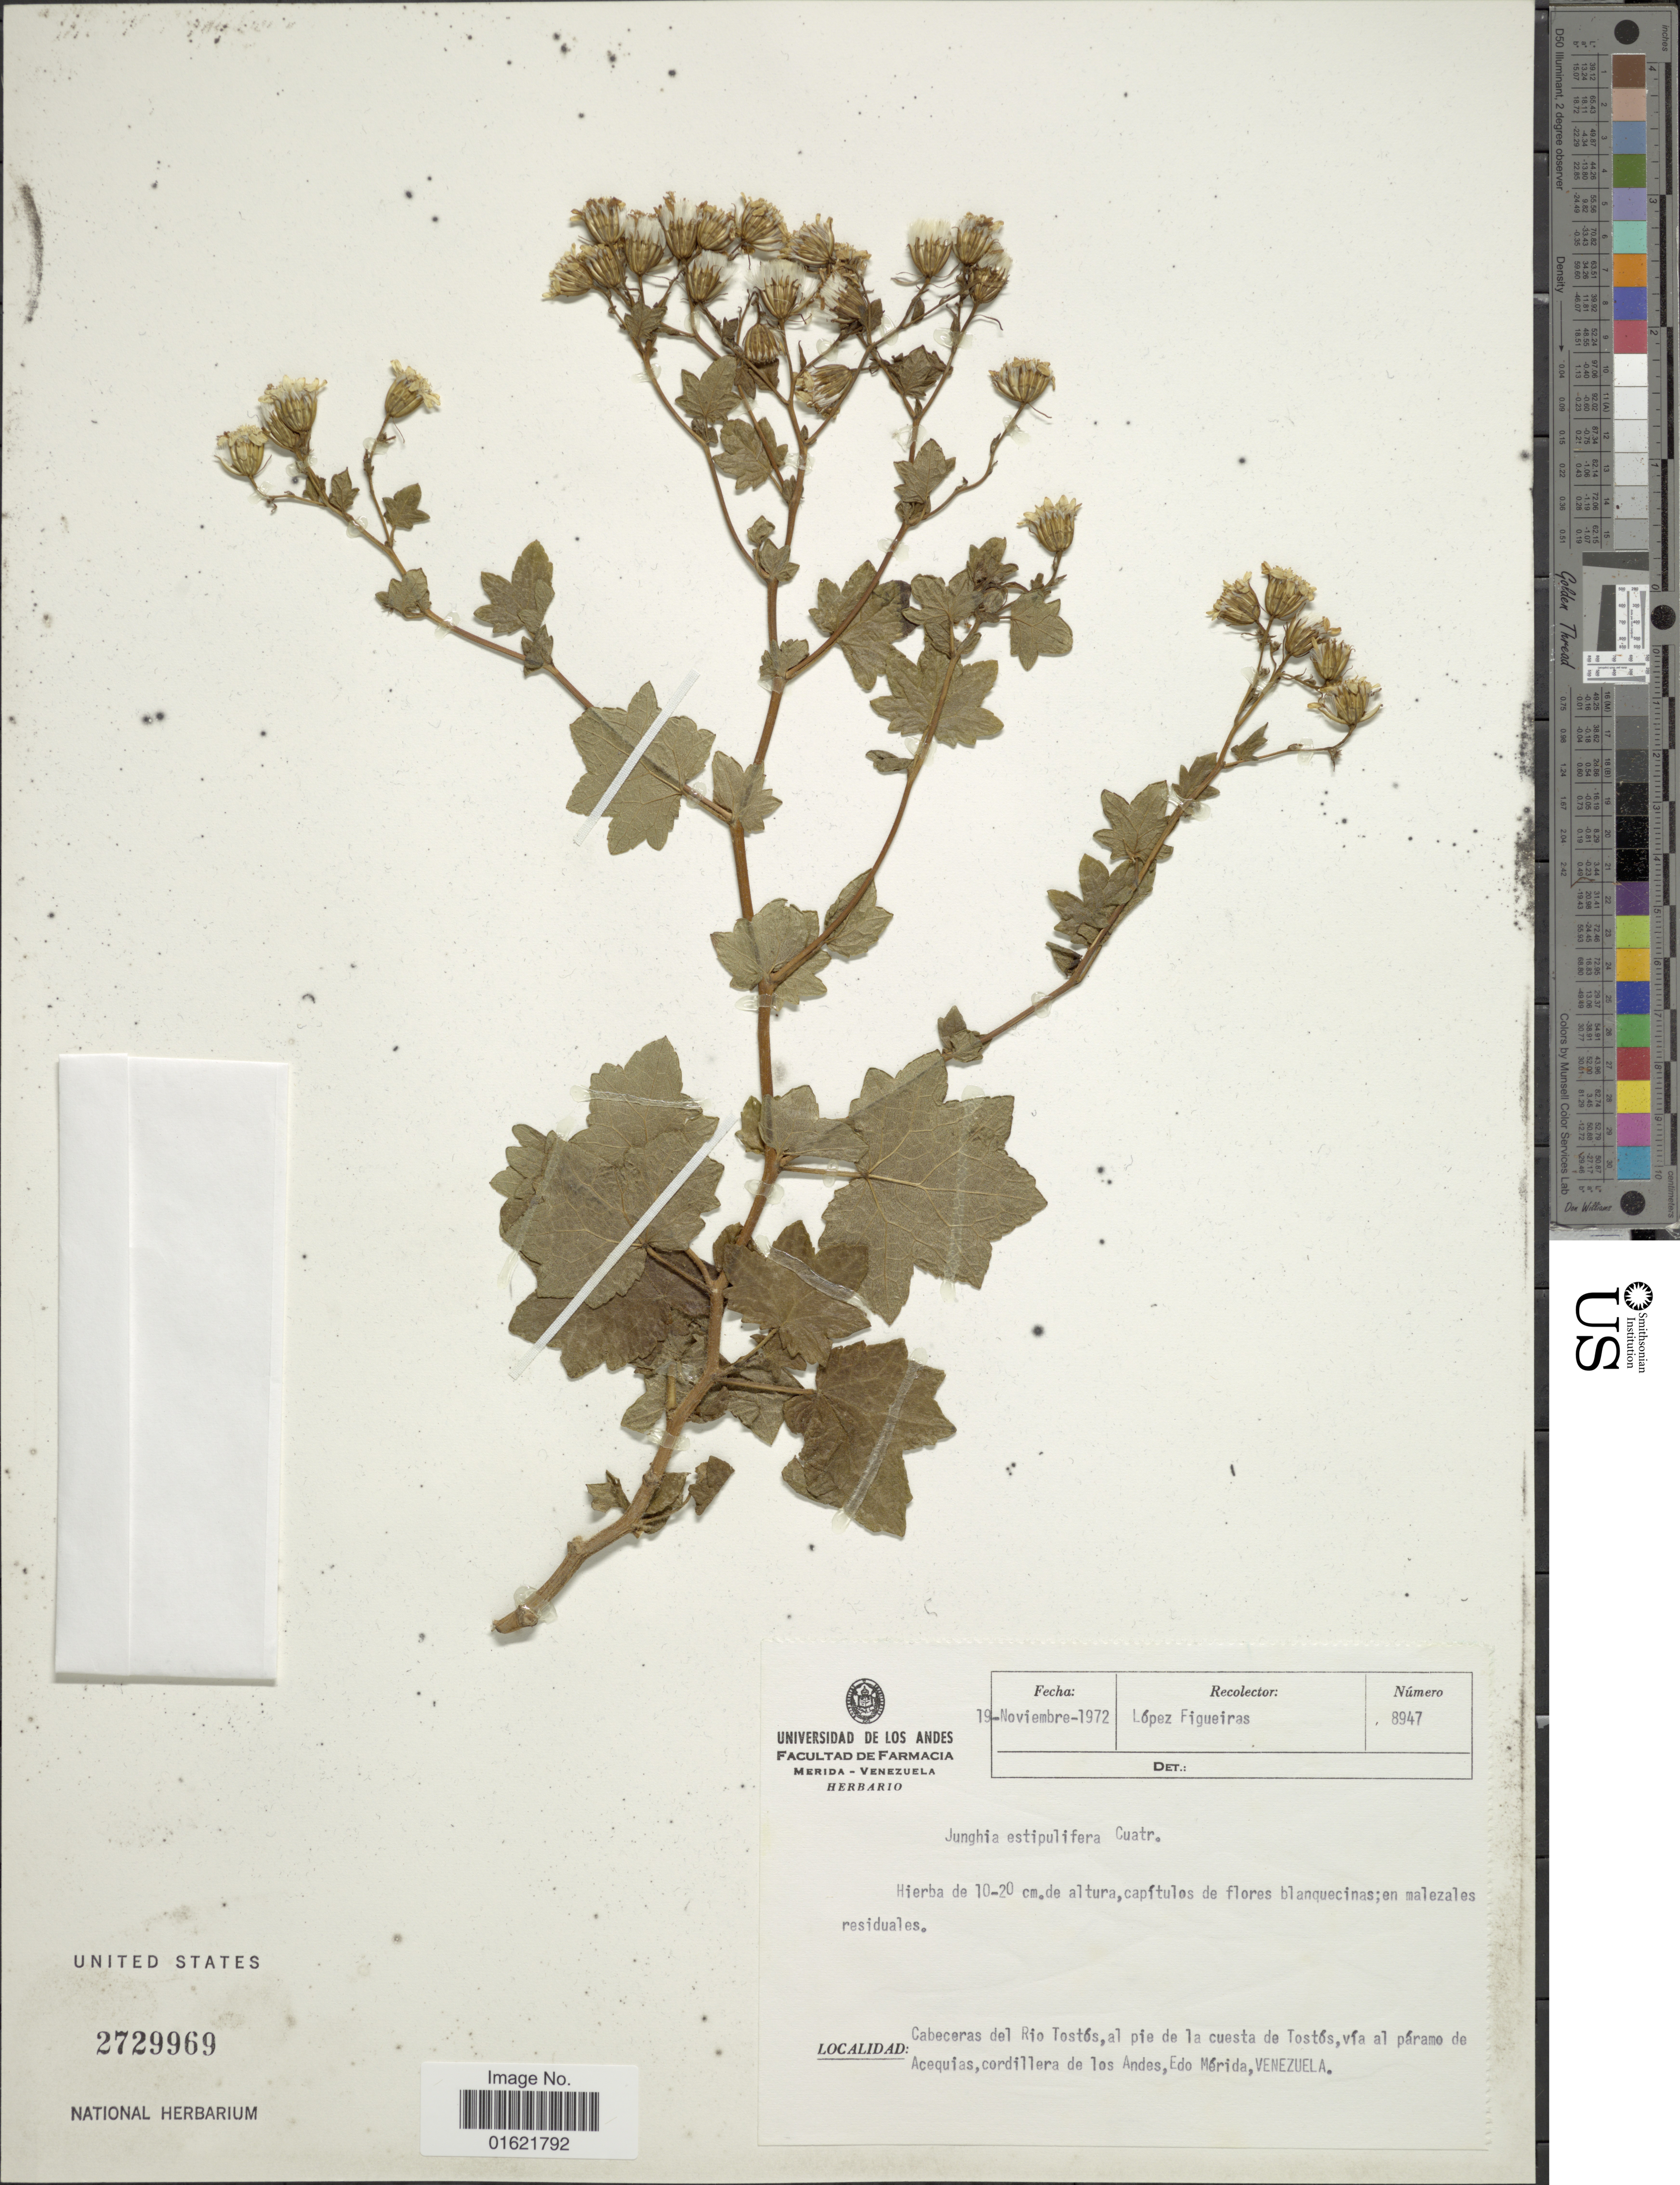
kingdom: Plantae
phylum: Tracheophyta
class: Magnoliopsida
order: Asterales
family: Asteraceae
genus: Jungia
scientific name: Jungia paniculata subsp. stipulifera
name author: (Cuatrec.) Harling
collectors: M. López Figueiras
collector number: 8947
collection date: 1972-11-19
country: Venezuela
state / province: Mérida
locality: Cabeceras del Rio Tostos, al pie de la cuesta de Tostos, via al paramo de Acequias, cordillera de los Andes, Edo Merida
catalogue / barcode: US 2729969